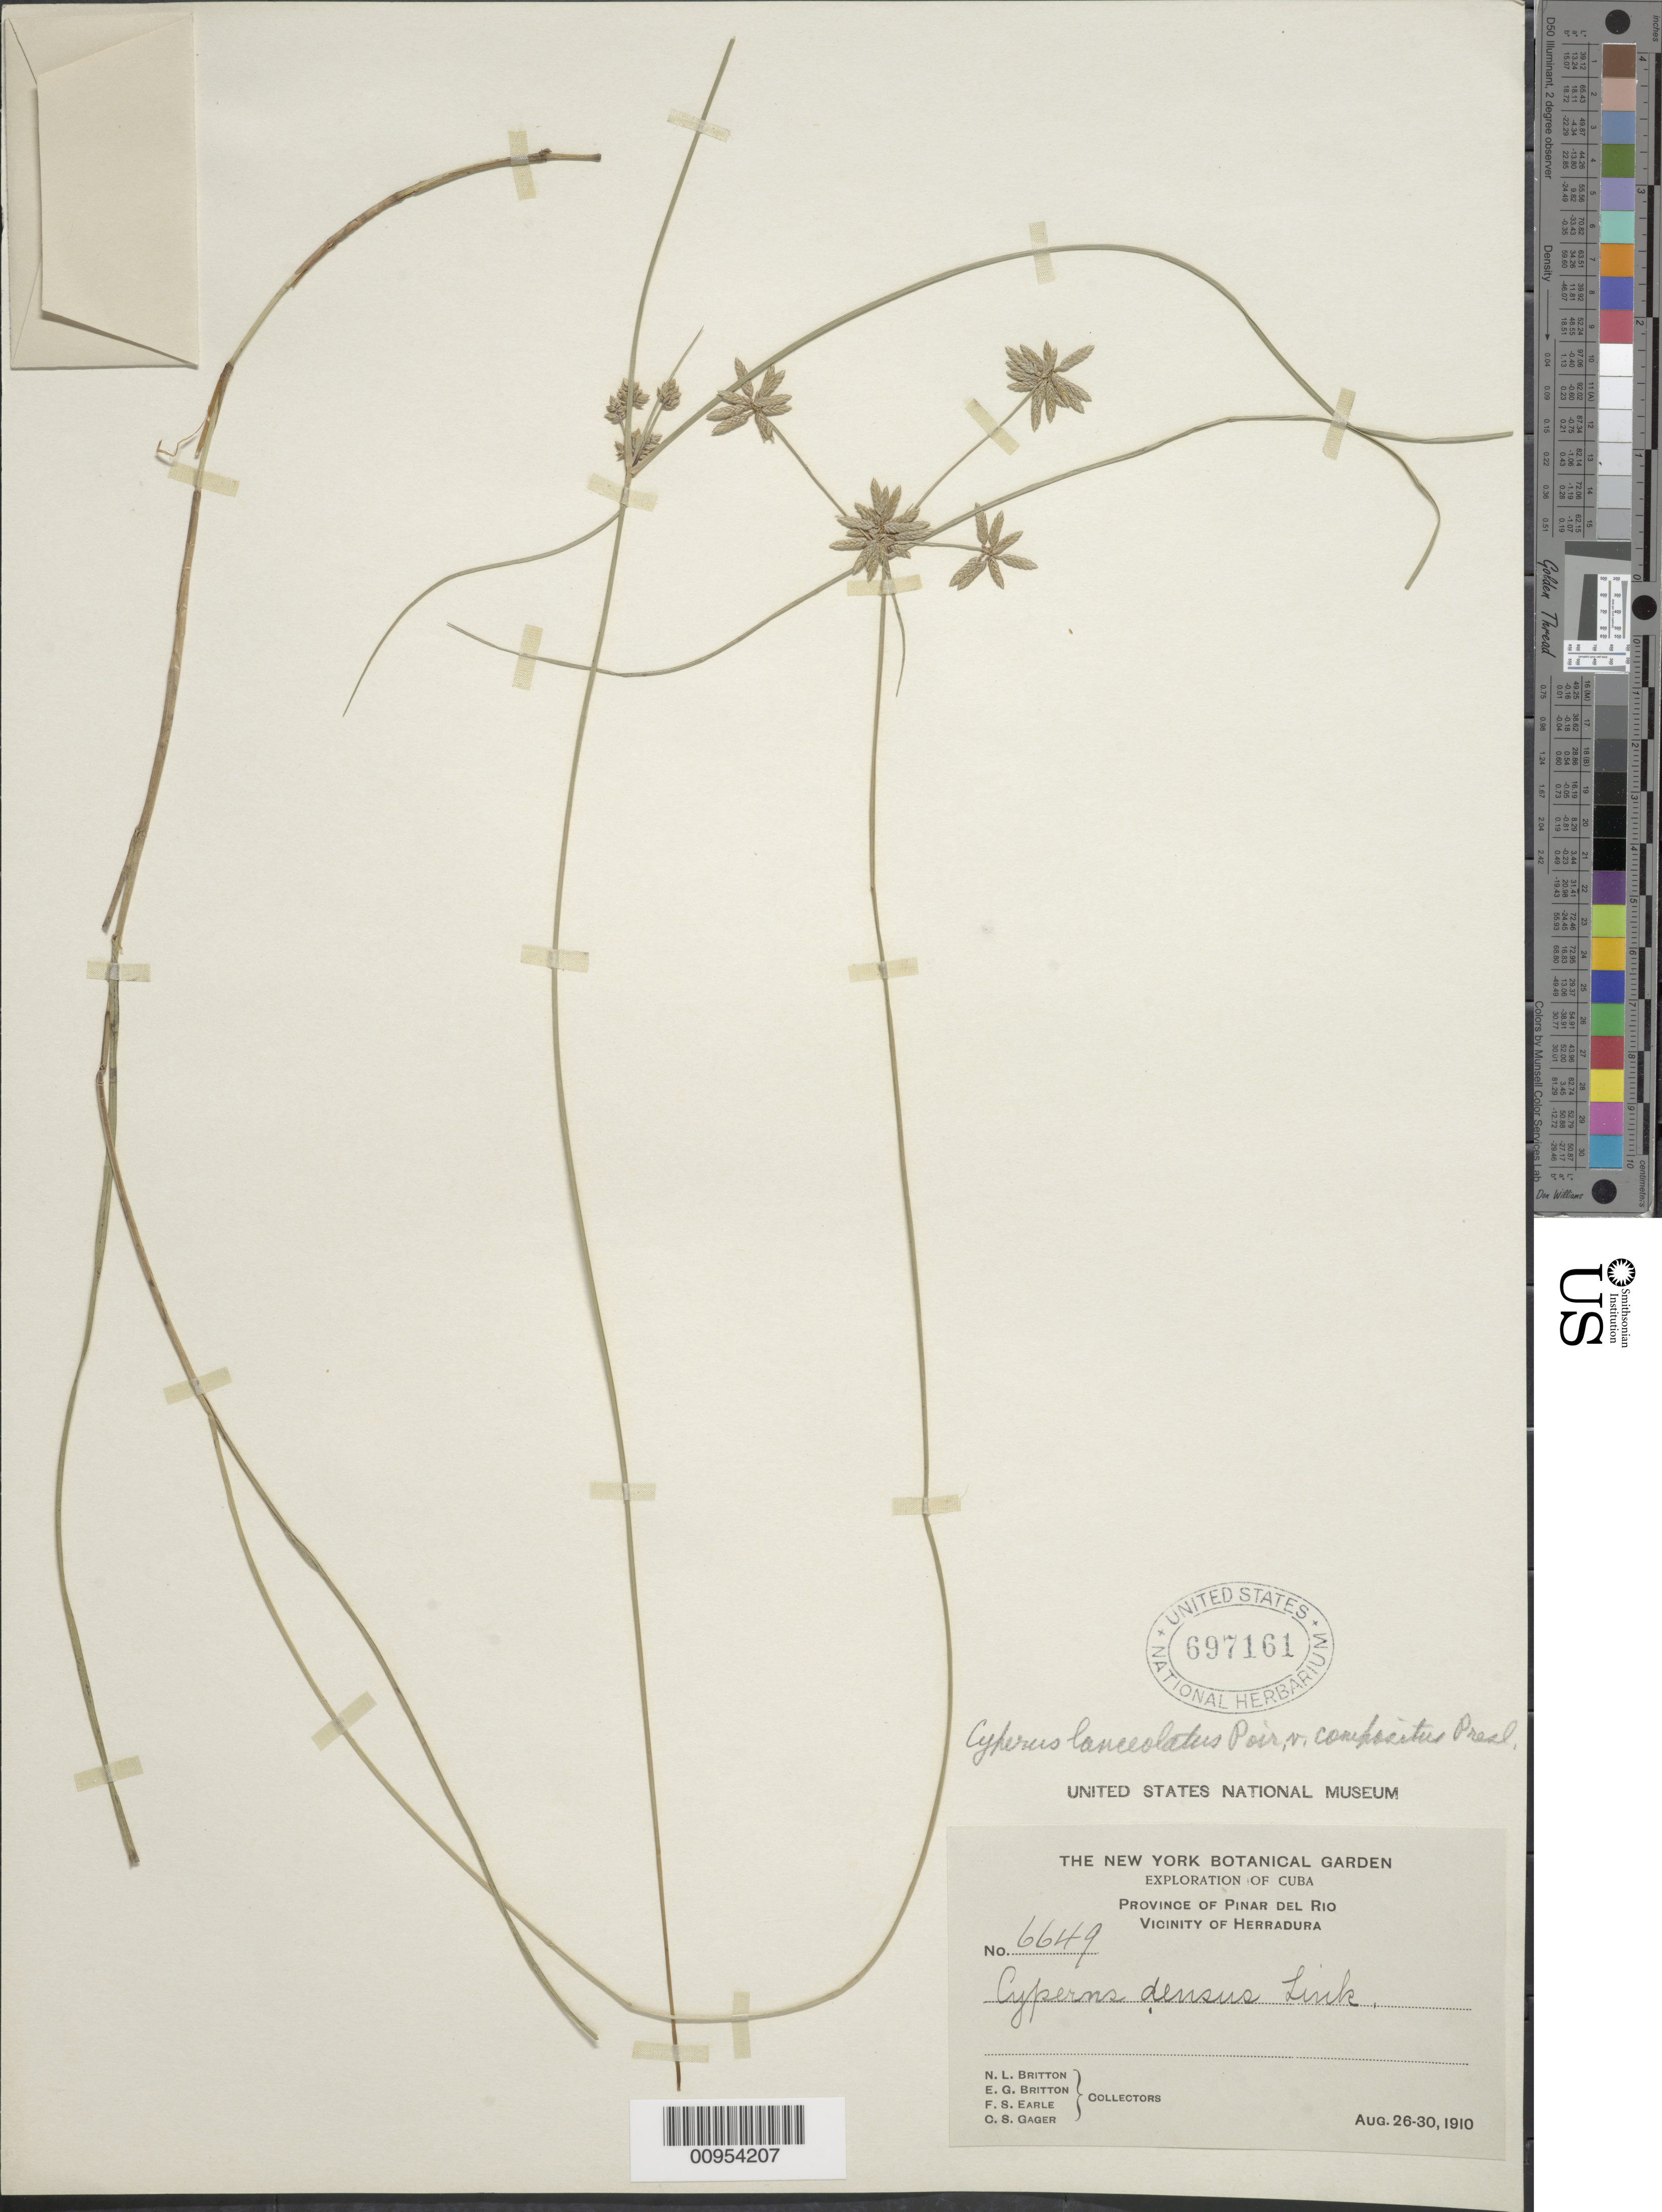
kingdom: Plantae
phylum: Tracheophyta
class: Liliopsida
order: Poales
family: Cyperaceae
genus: Cyperus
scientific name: Cyperus lanceolatus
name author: Poir.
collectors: N. Britton, E. G. Britton, F. S. Earle & C. Gager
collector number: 6649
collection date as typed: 26 Aug 1910 to 30 Aug 1910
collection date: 1910-08-26/1910-08-30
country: Cuba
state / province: Pinar del Rio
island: Cuba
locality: Vicinity of Herradura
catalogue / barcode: US 697161